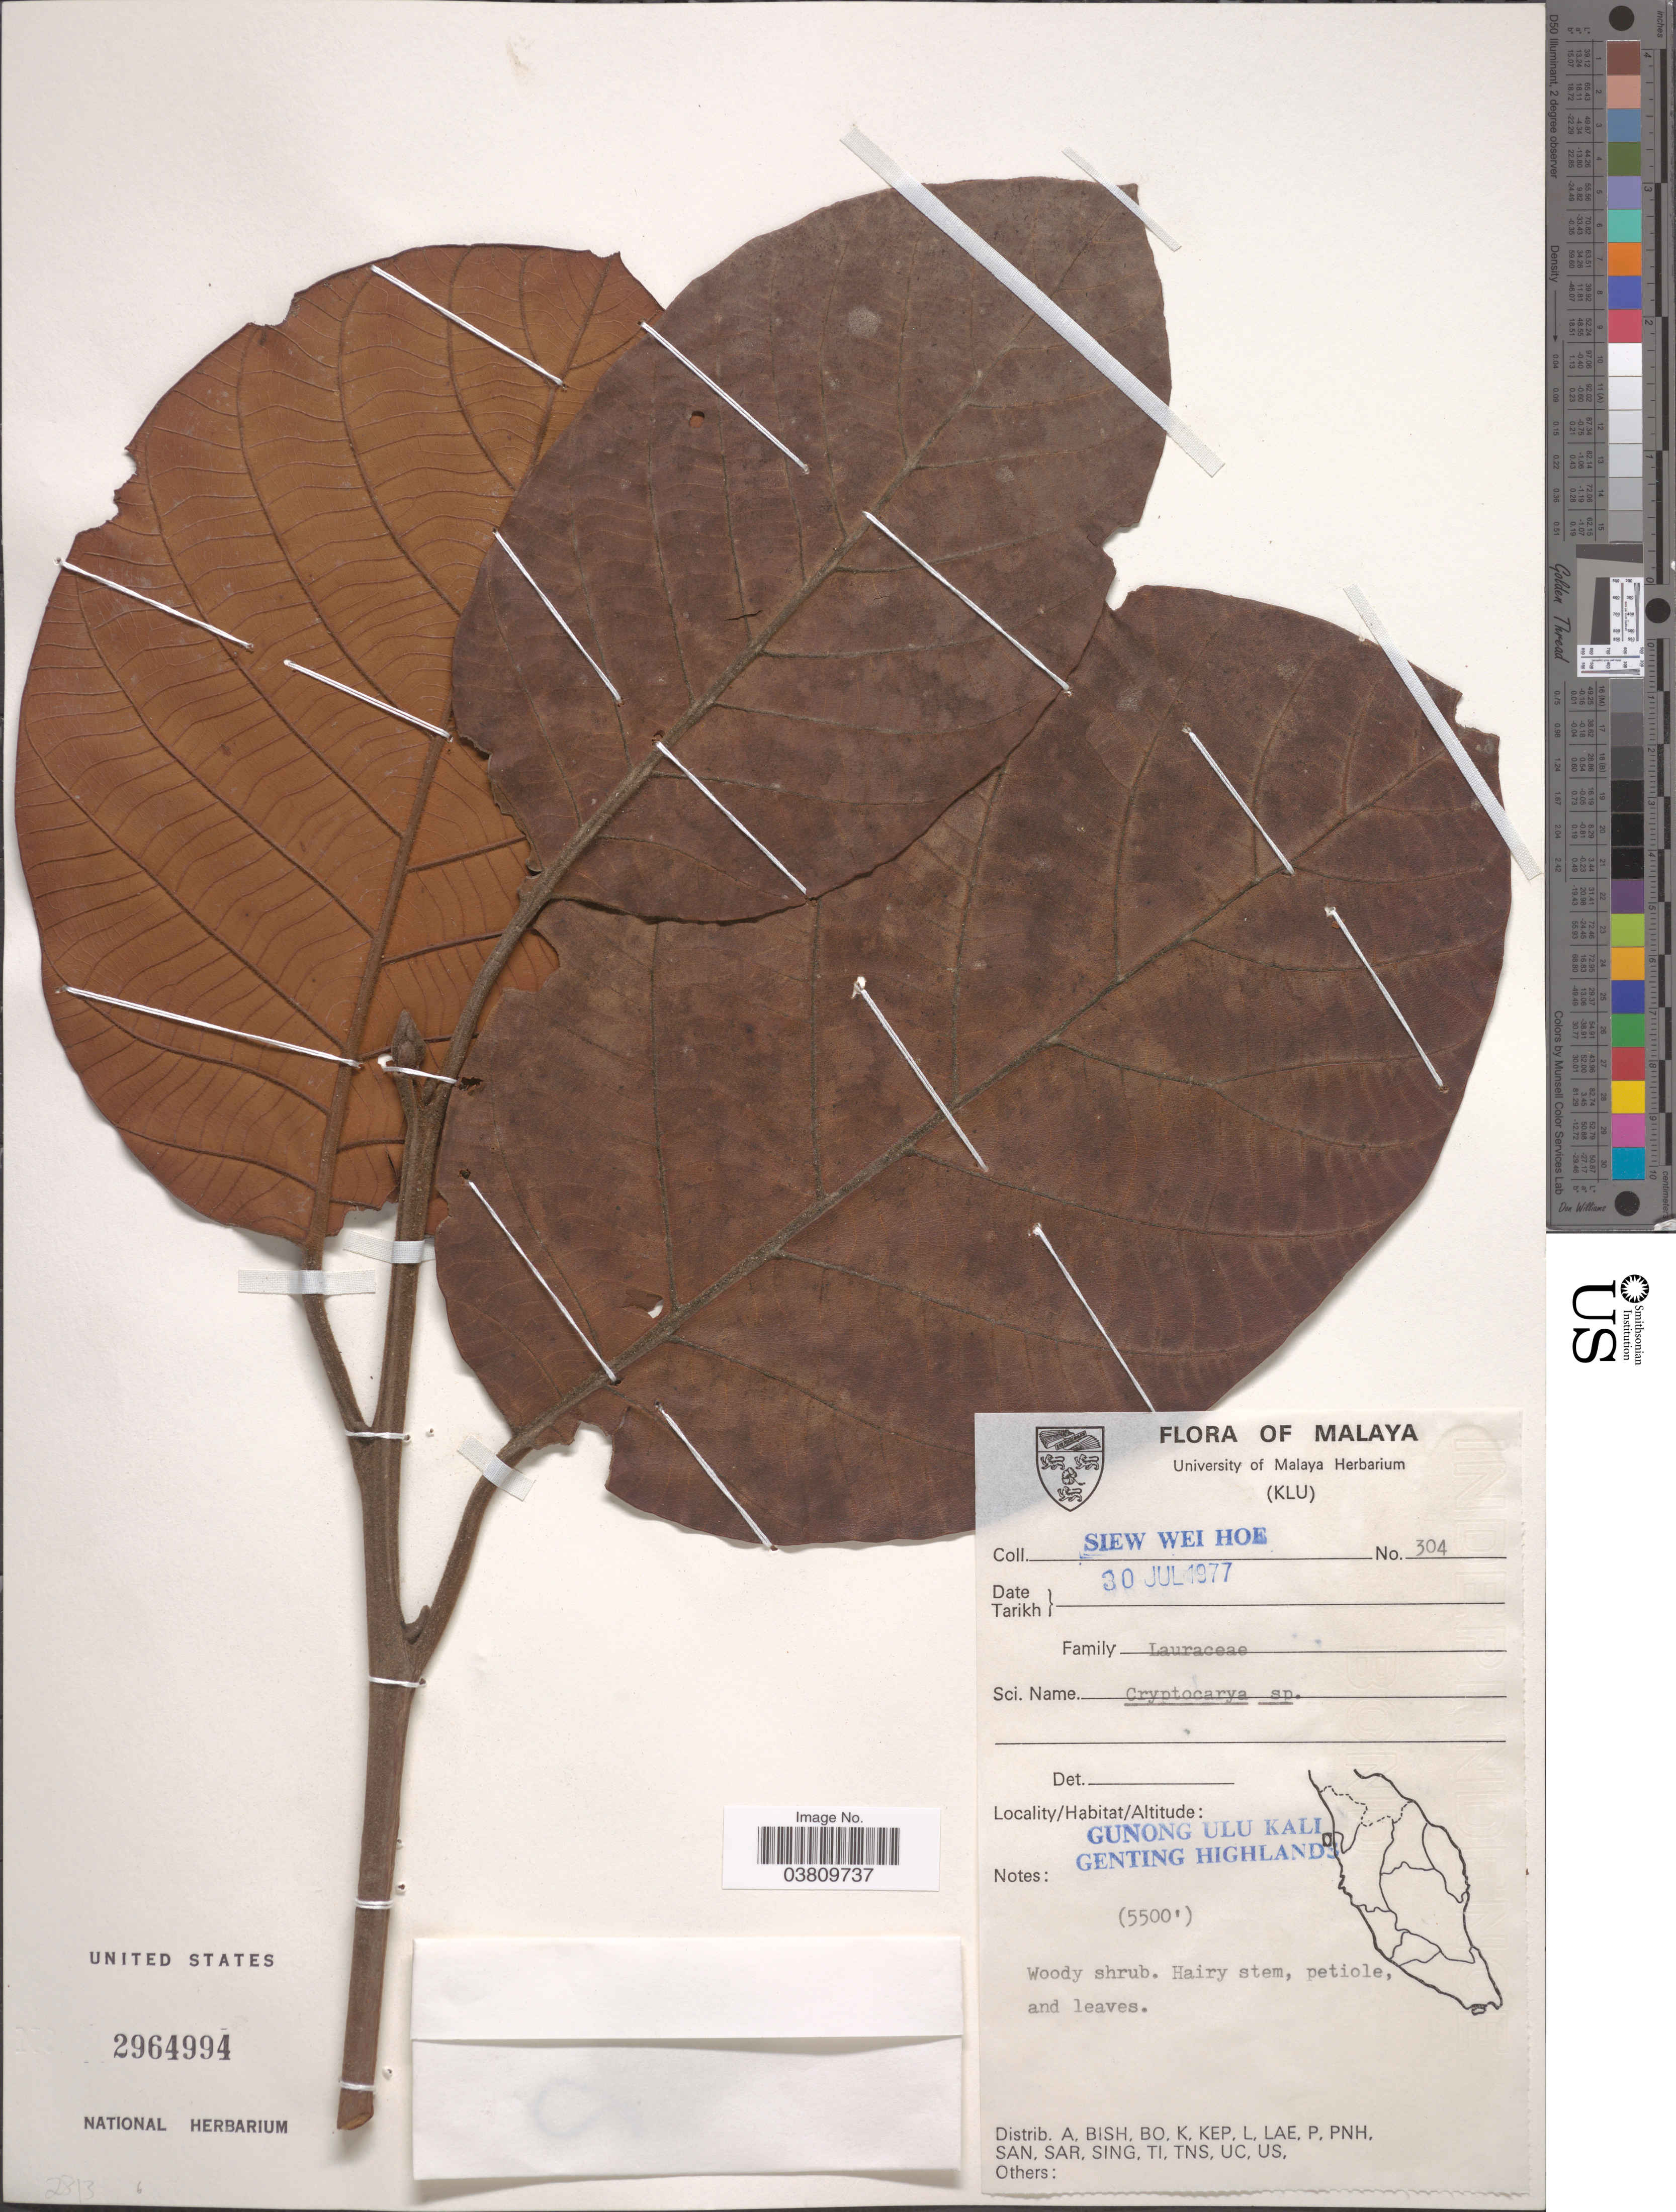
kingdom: Plantae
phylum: Tracheophyta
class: Magnoliopsida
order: Laurales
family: Lauraceae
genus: Cryptocarya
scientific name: Cryptocarya sp.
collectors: W. H. Siew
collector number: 304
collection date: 1977-07-30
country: Malaysia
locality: Gunong Ulu Kali. Genting Highlands.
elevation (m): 1676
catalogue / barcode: US 2964994